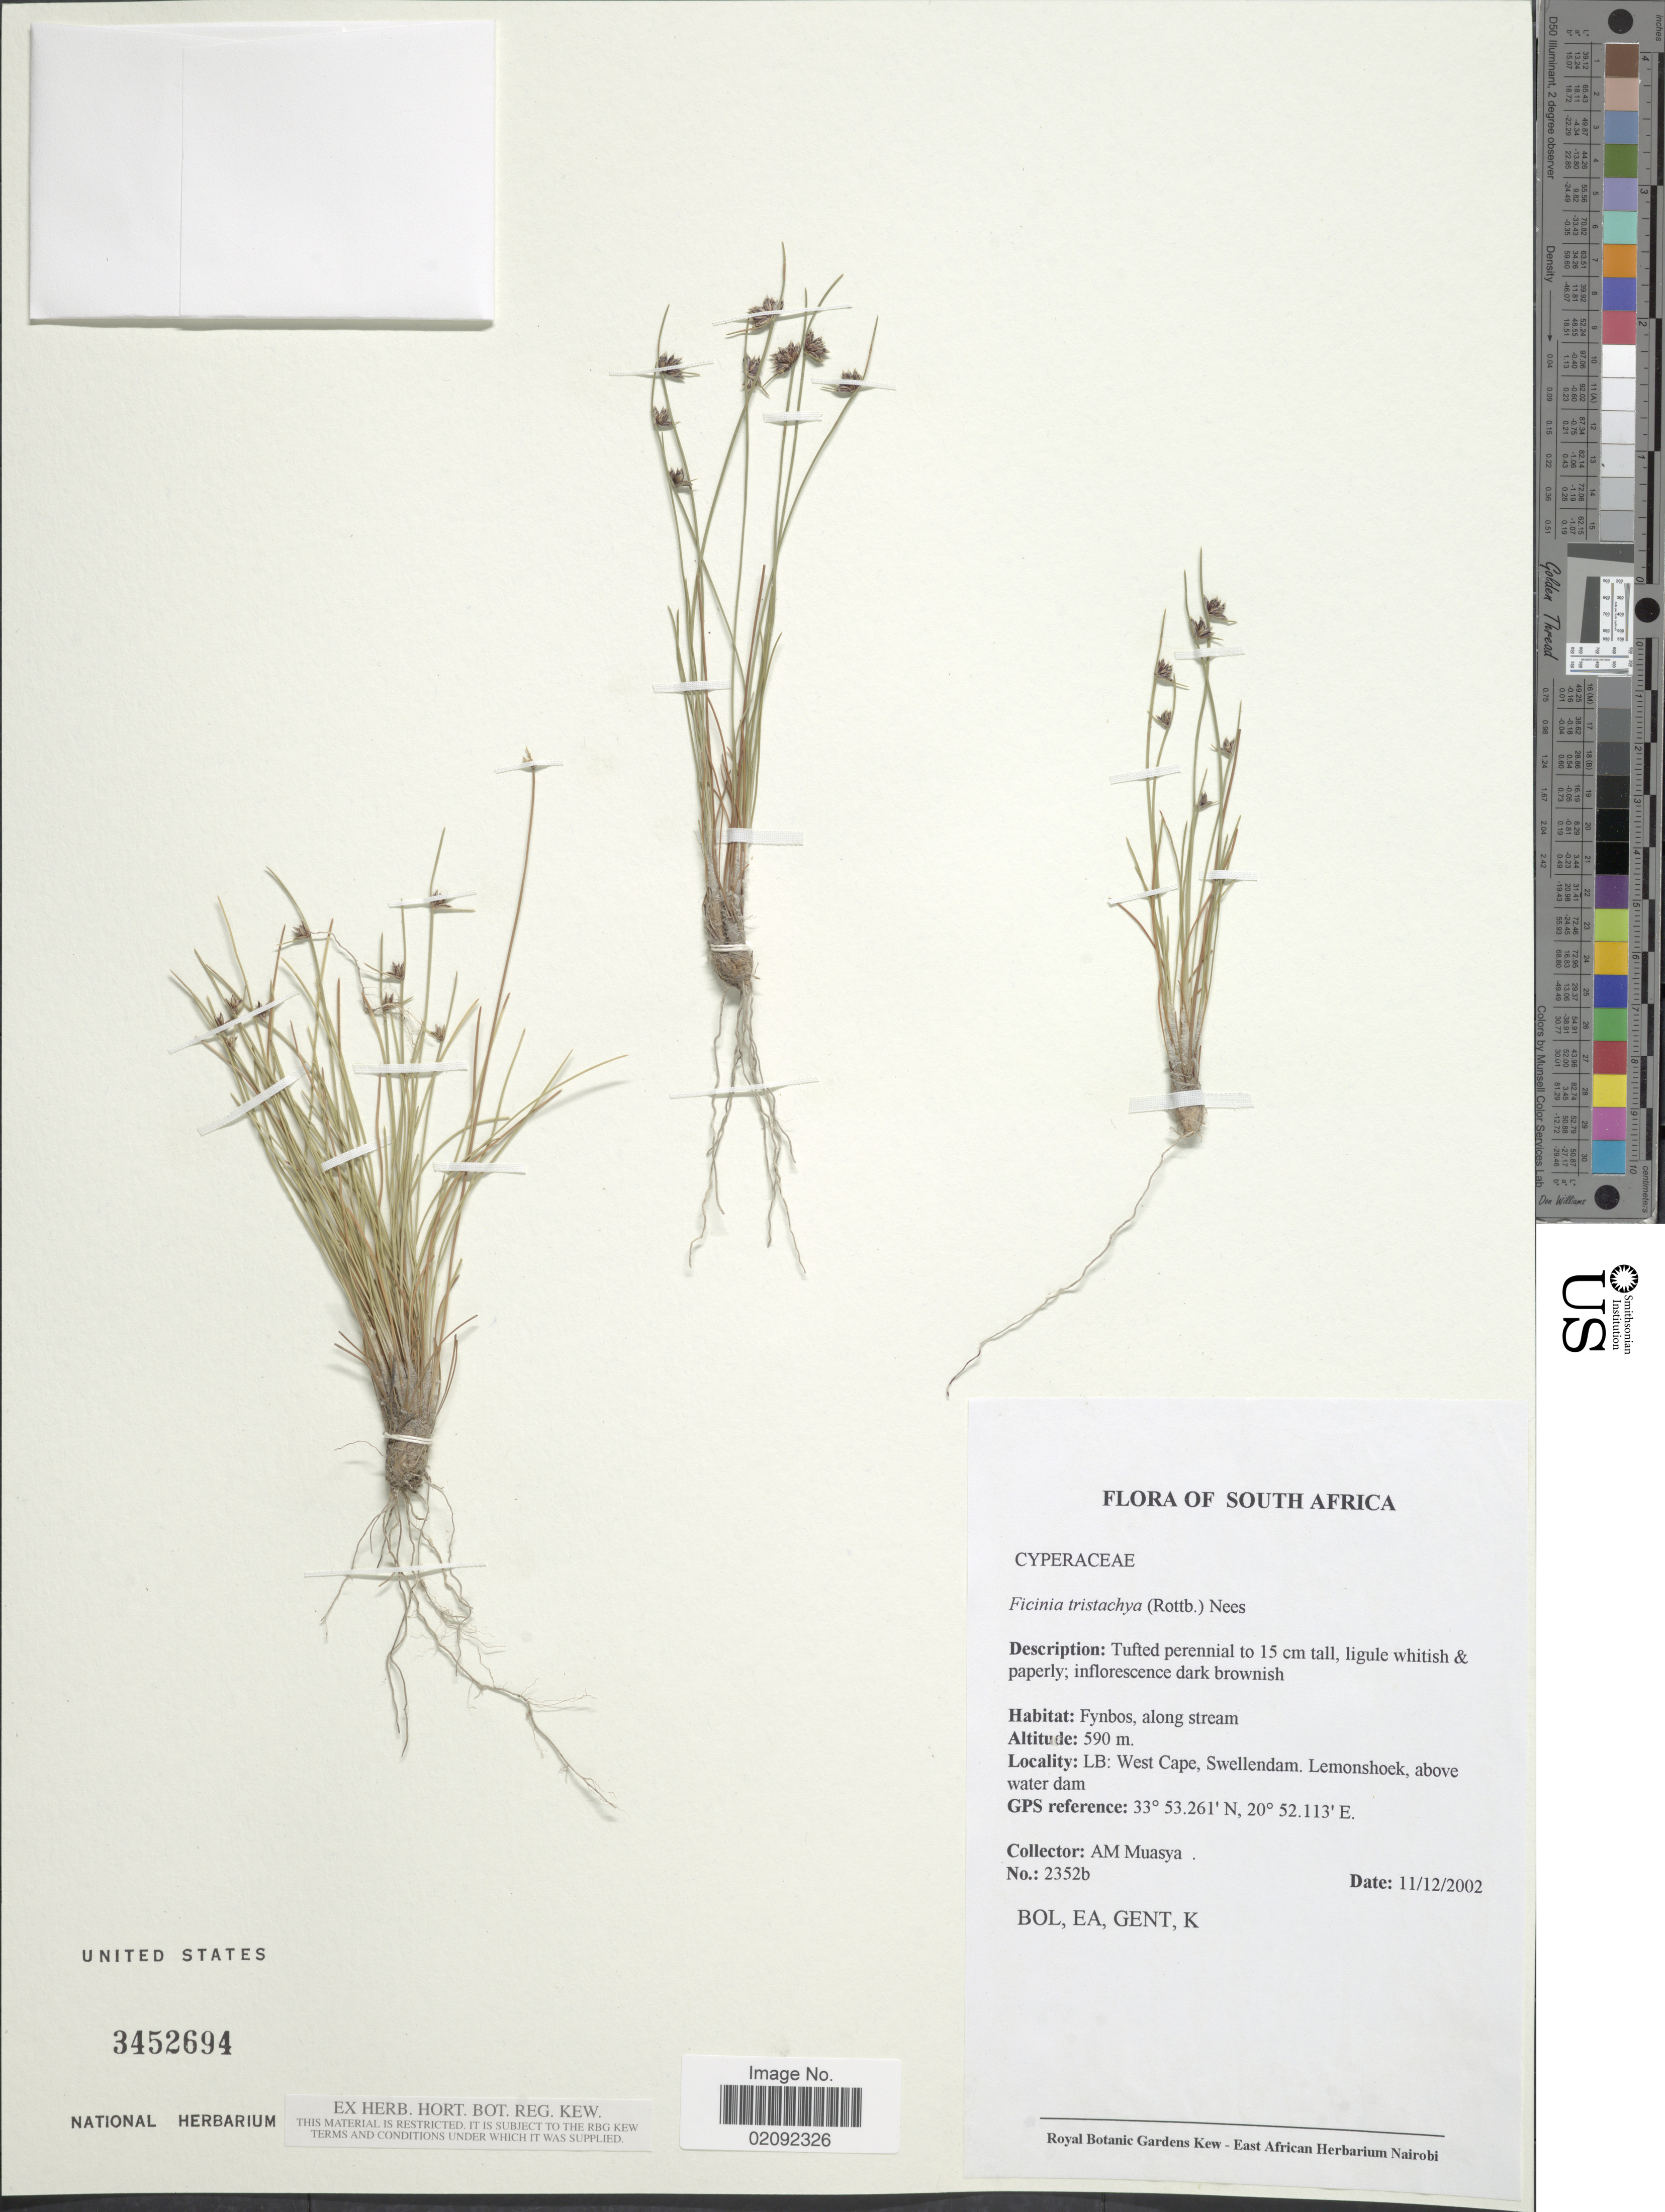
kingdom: Plantae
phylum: Tracheophyta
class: Liliopsida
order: Poales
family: Cyperaceae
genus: Ficinia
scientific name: Ficinia tristachya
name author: (Rottb.) Nees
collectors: A. Muasya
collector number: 2352b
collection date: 2002-12-11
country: South Africa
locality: Fynbos, along stream, LB: West Cape, Swellendam, Lemonshoek, above water dam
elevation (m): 590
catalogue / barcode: US 3452694